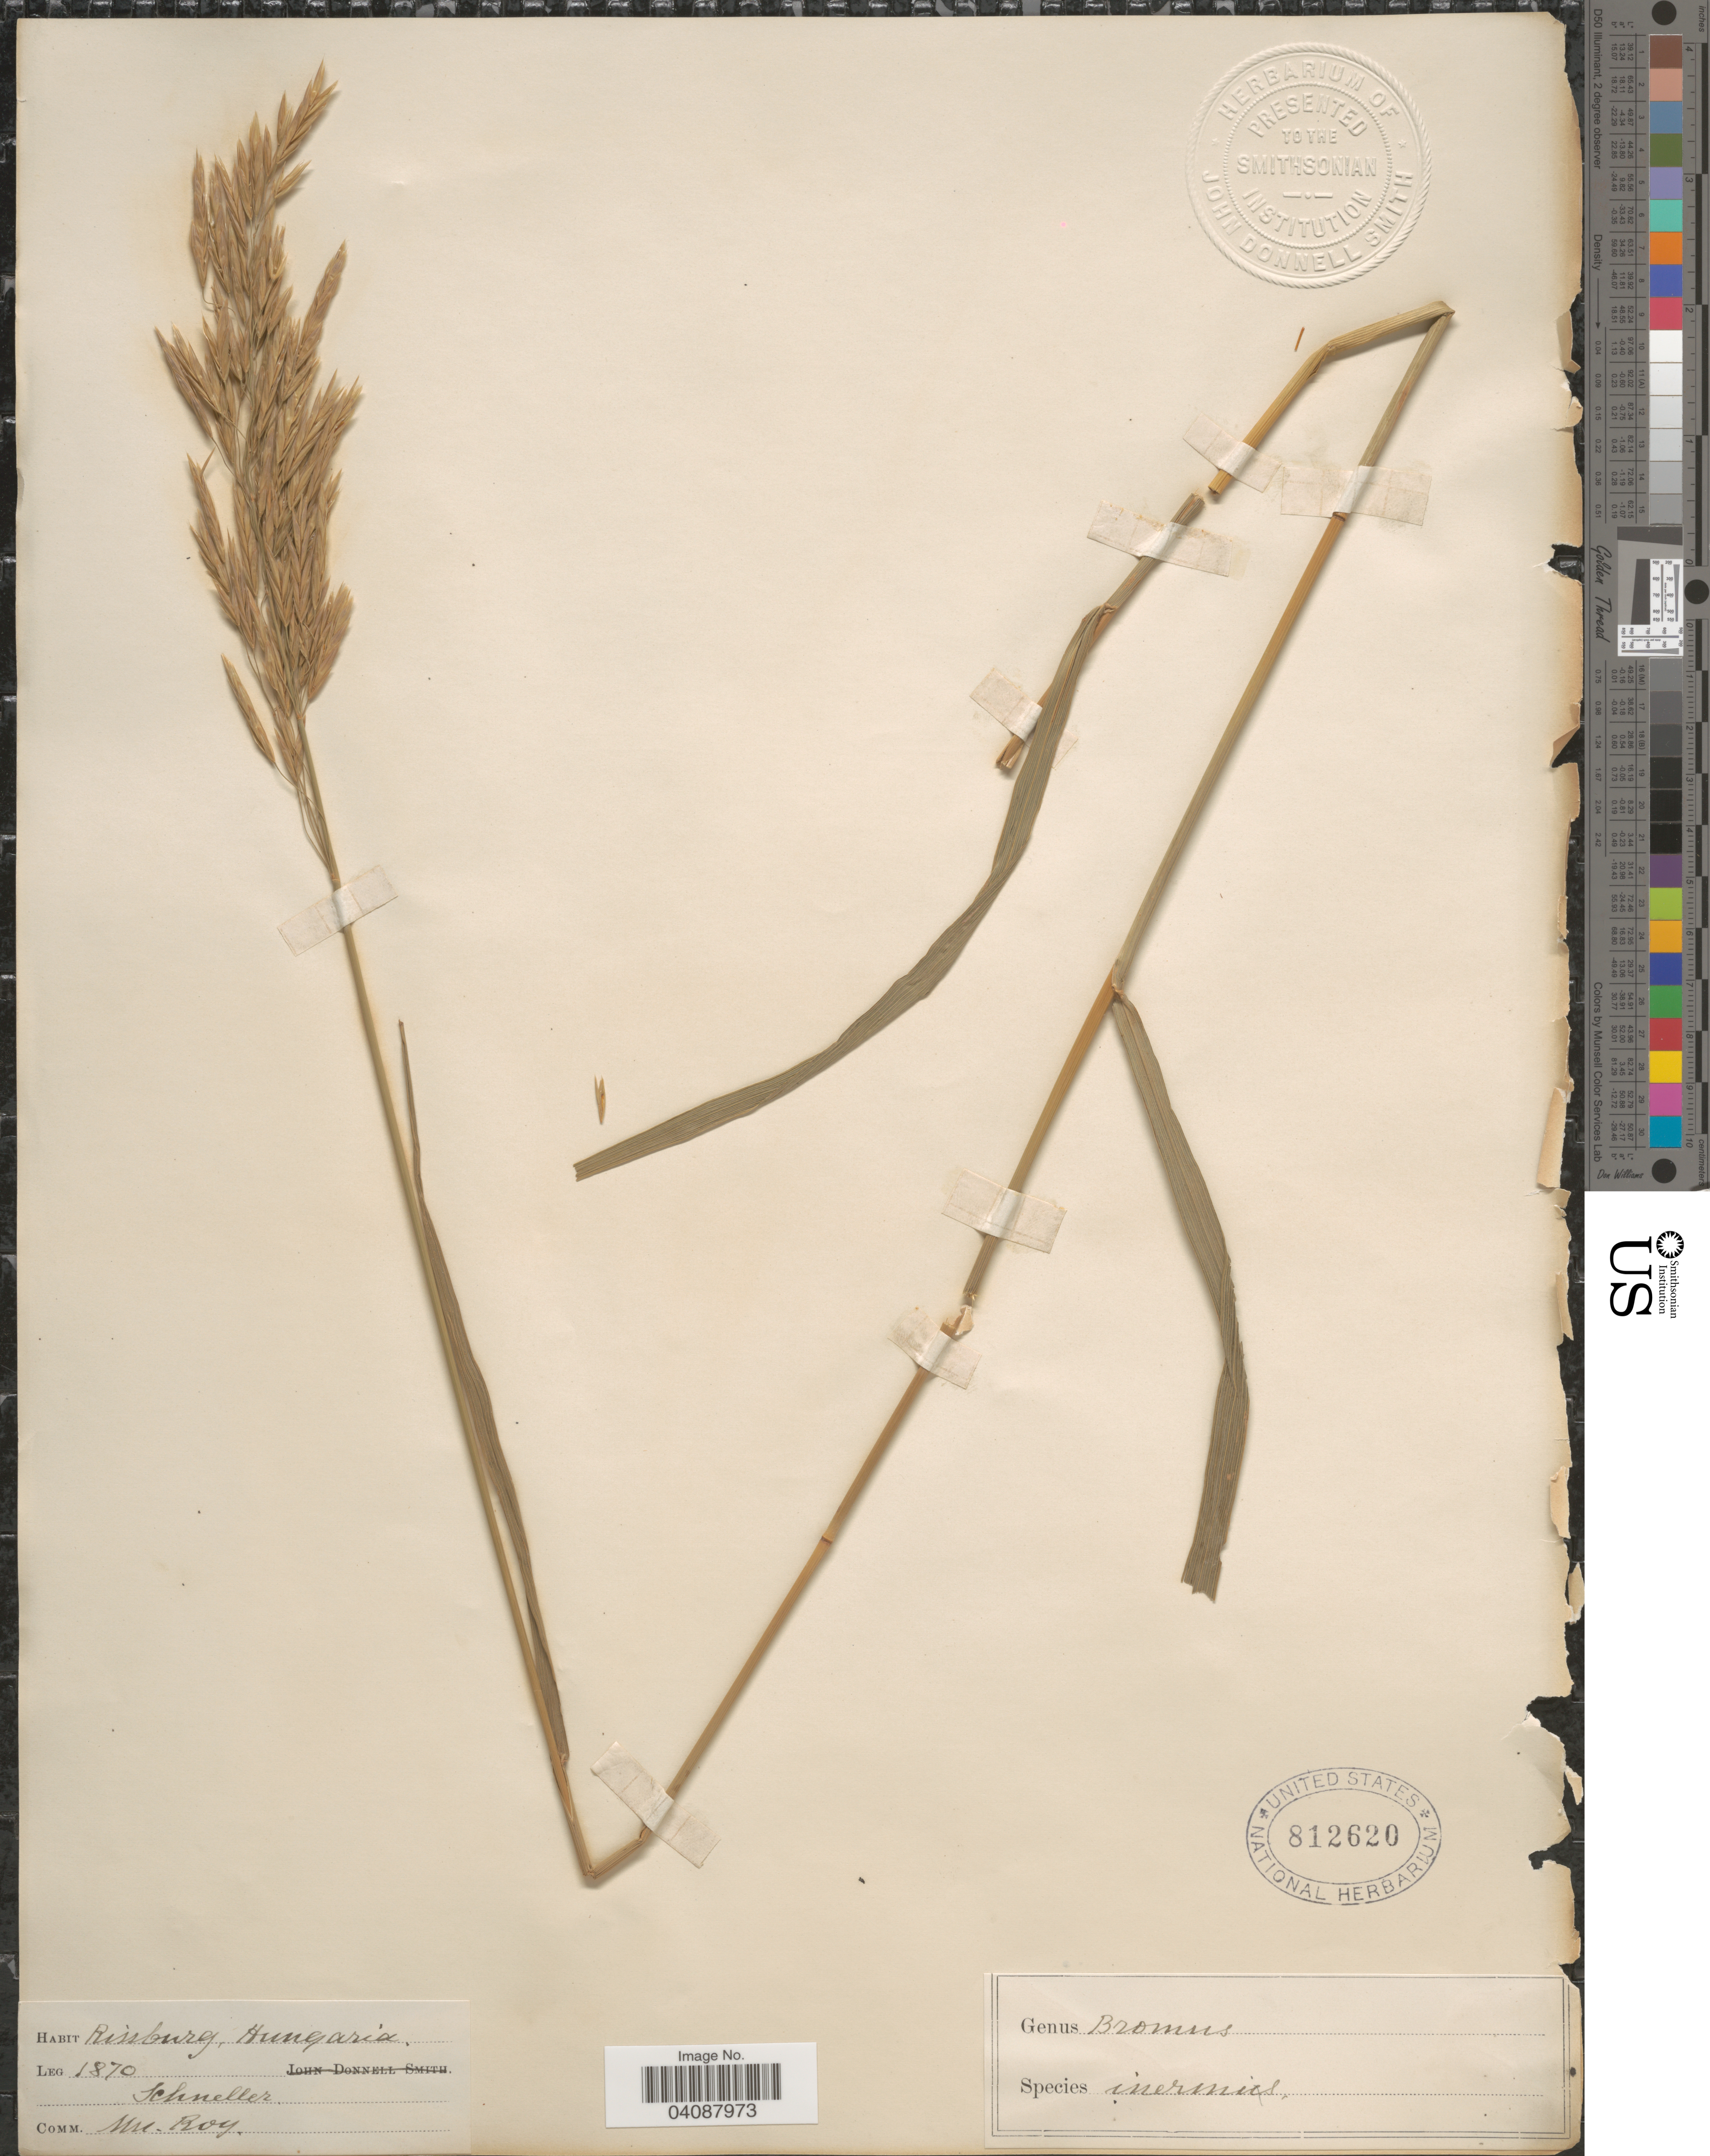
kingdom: Plantae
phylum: Tracheophyta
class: Liliopsida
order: Poales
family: Poaceae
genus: Bromus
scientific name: Bromus inermis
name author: Leyss.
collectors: Schneller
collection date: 1870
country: Hungary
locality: Rissburg.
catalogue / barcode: US 812620